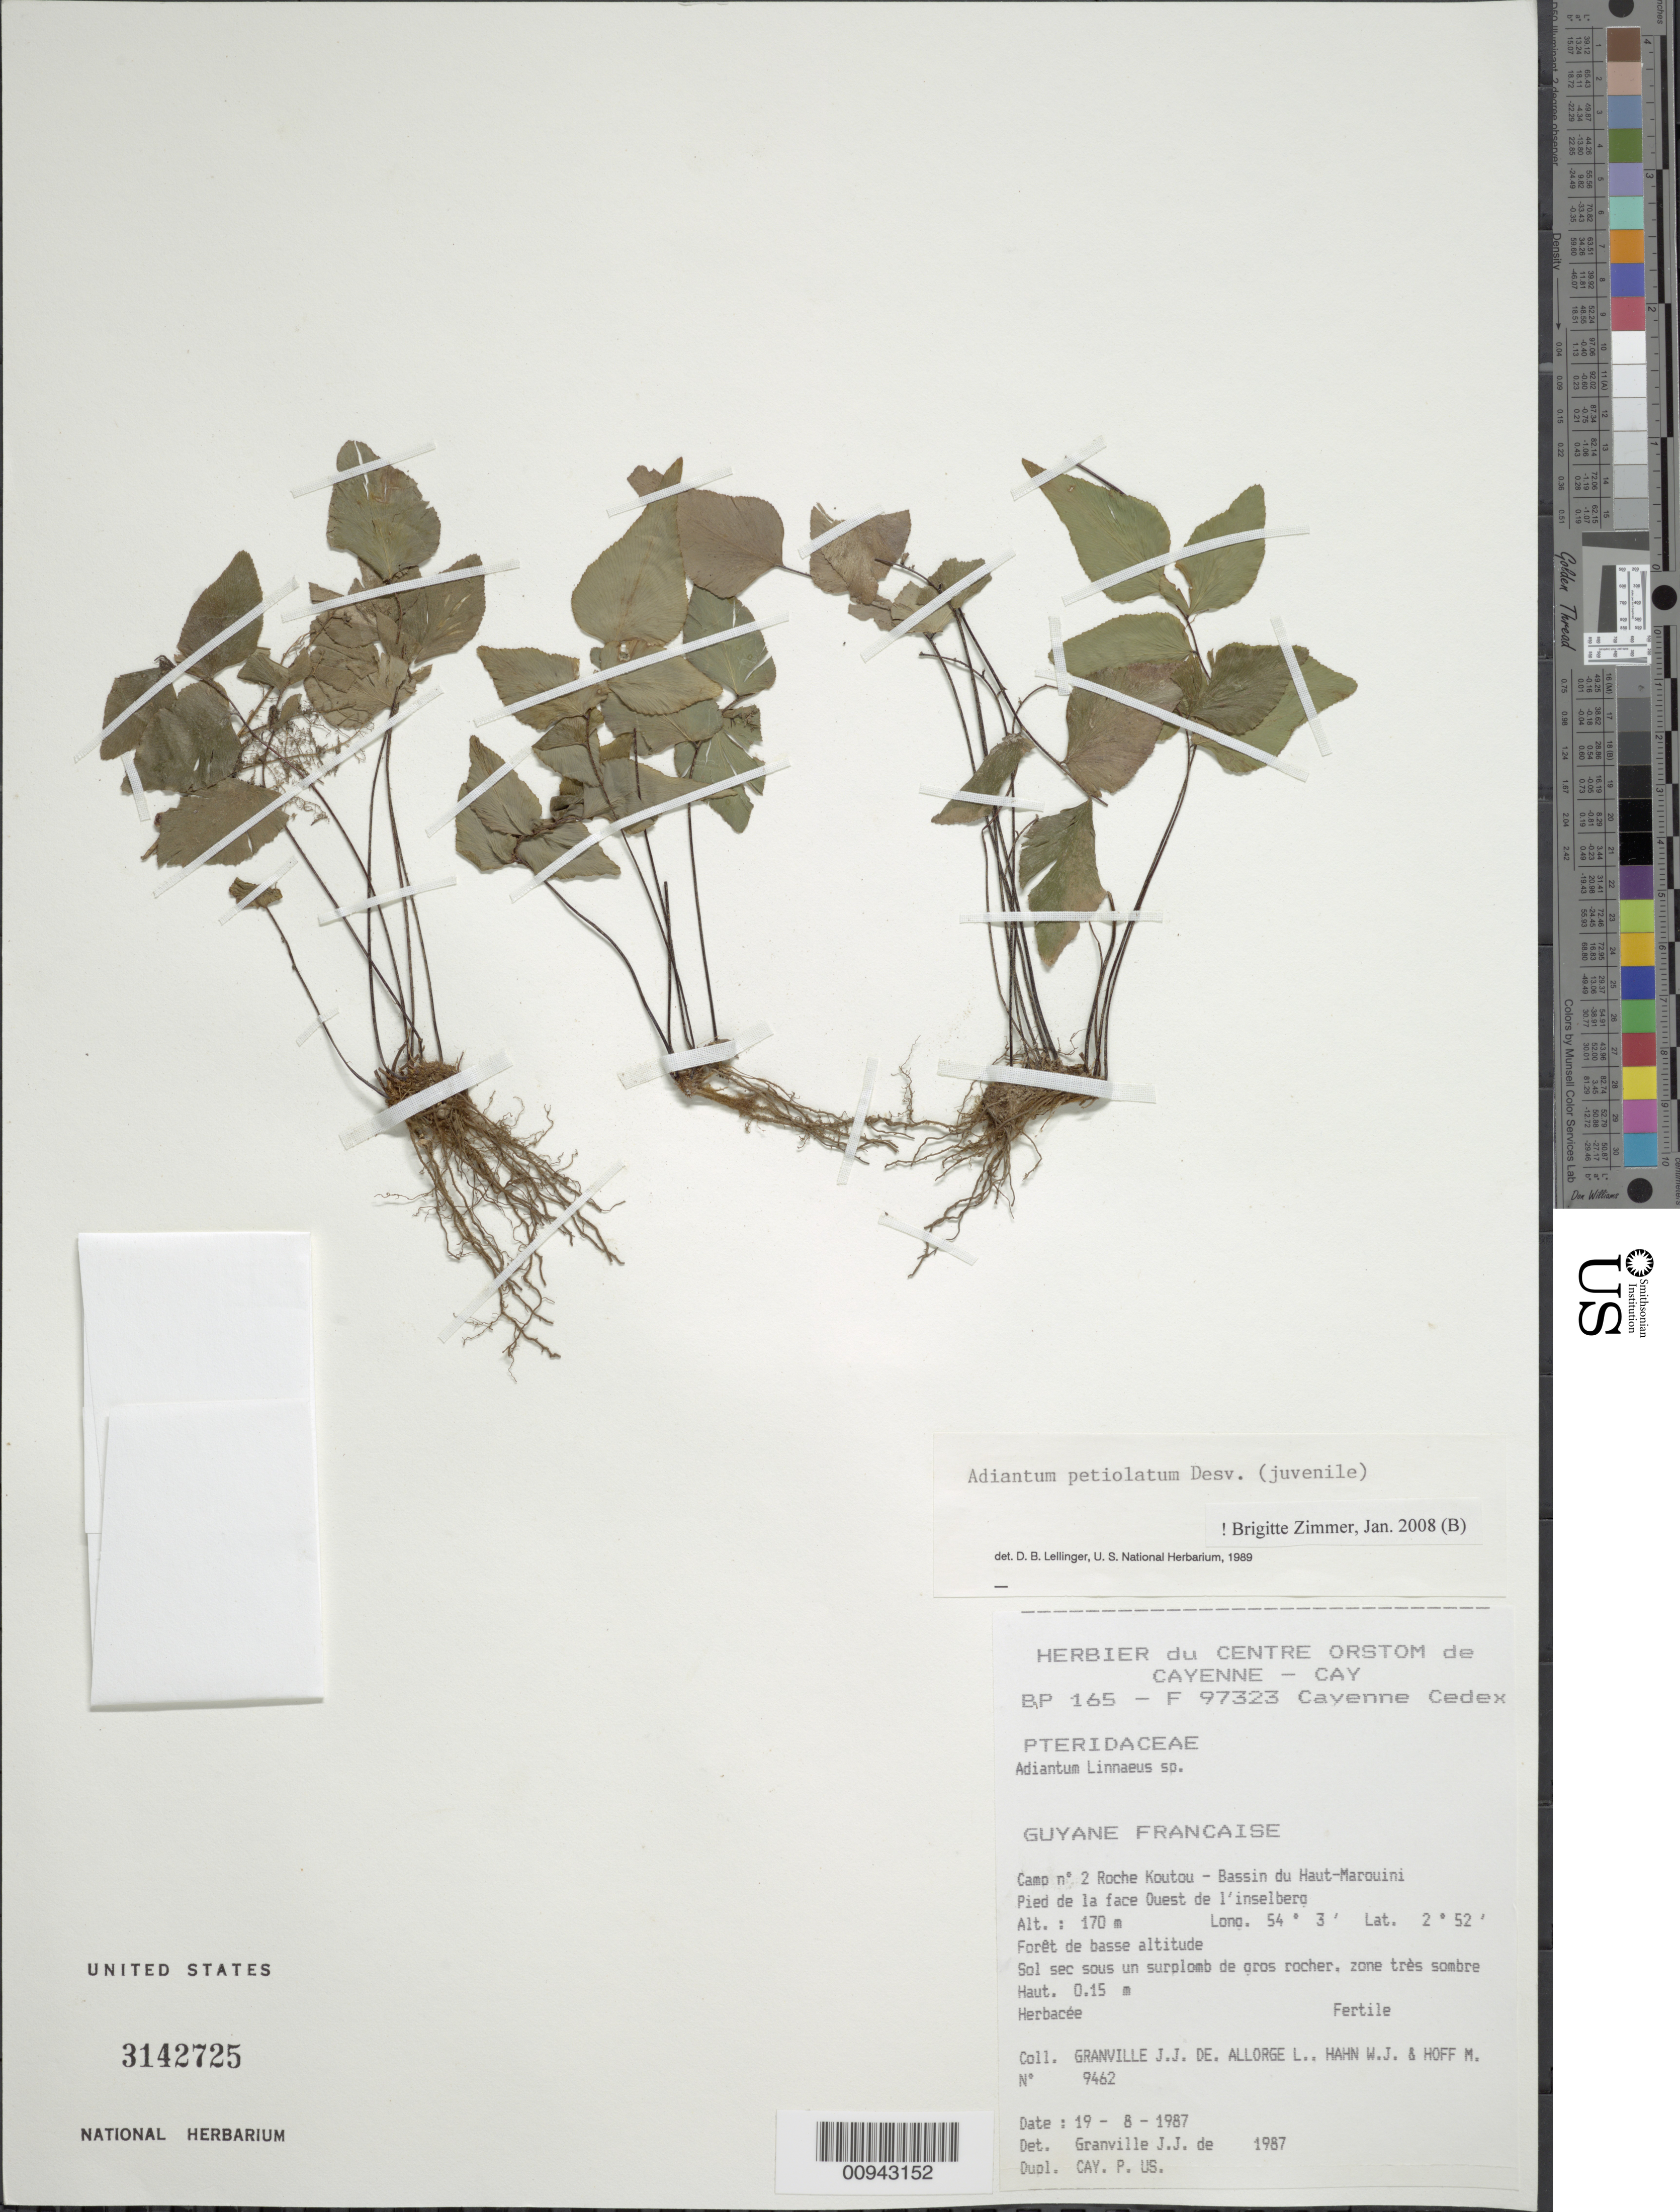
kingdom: Plantae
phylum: Tracheophyta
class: Polypodiopsida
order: Polypodiales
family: Pteridaceae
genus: Adiantum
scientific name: Adiantum petiolatum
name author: Desv.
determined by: Zimmer, B.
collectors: J.-J. de Granville, L. Allorge, W. J. Hahn & M. Hoff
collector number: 9462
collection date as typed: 19-Aug-87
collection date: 1987-08-19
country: French Guiana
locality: Roche Koutou, Bassin du Haut-Marouini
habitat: Forêt de basse altitude; sol sec sous un surplobme de gros rocher, zone tres sombre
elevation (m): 170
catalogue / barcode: US 3142725